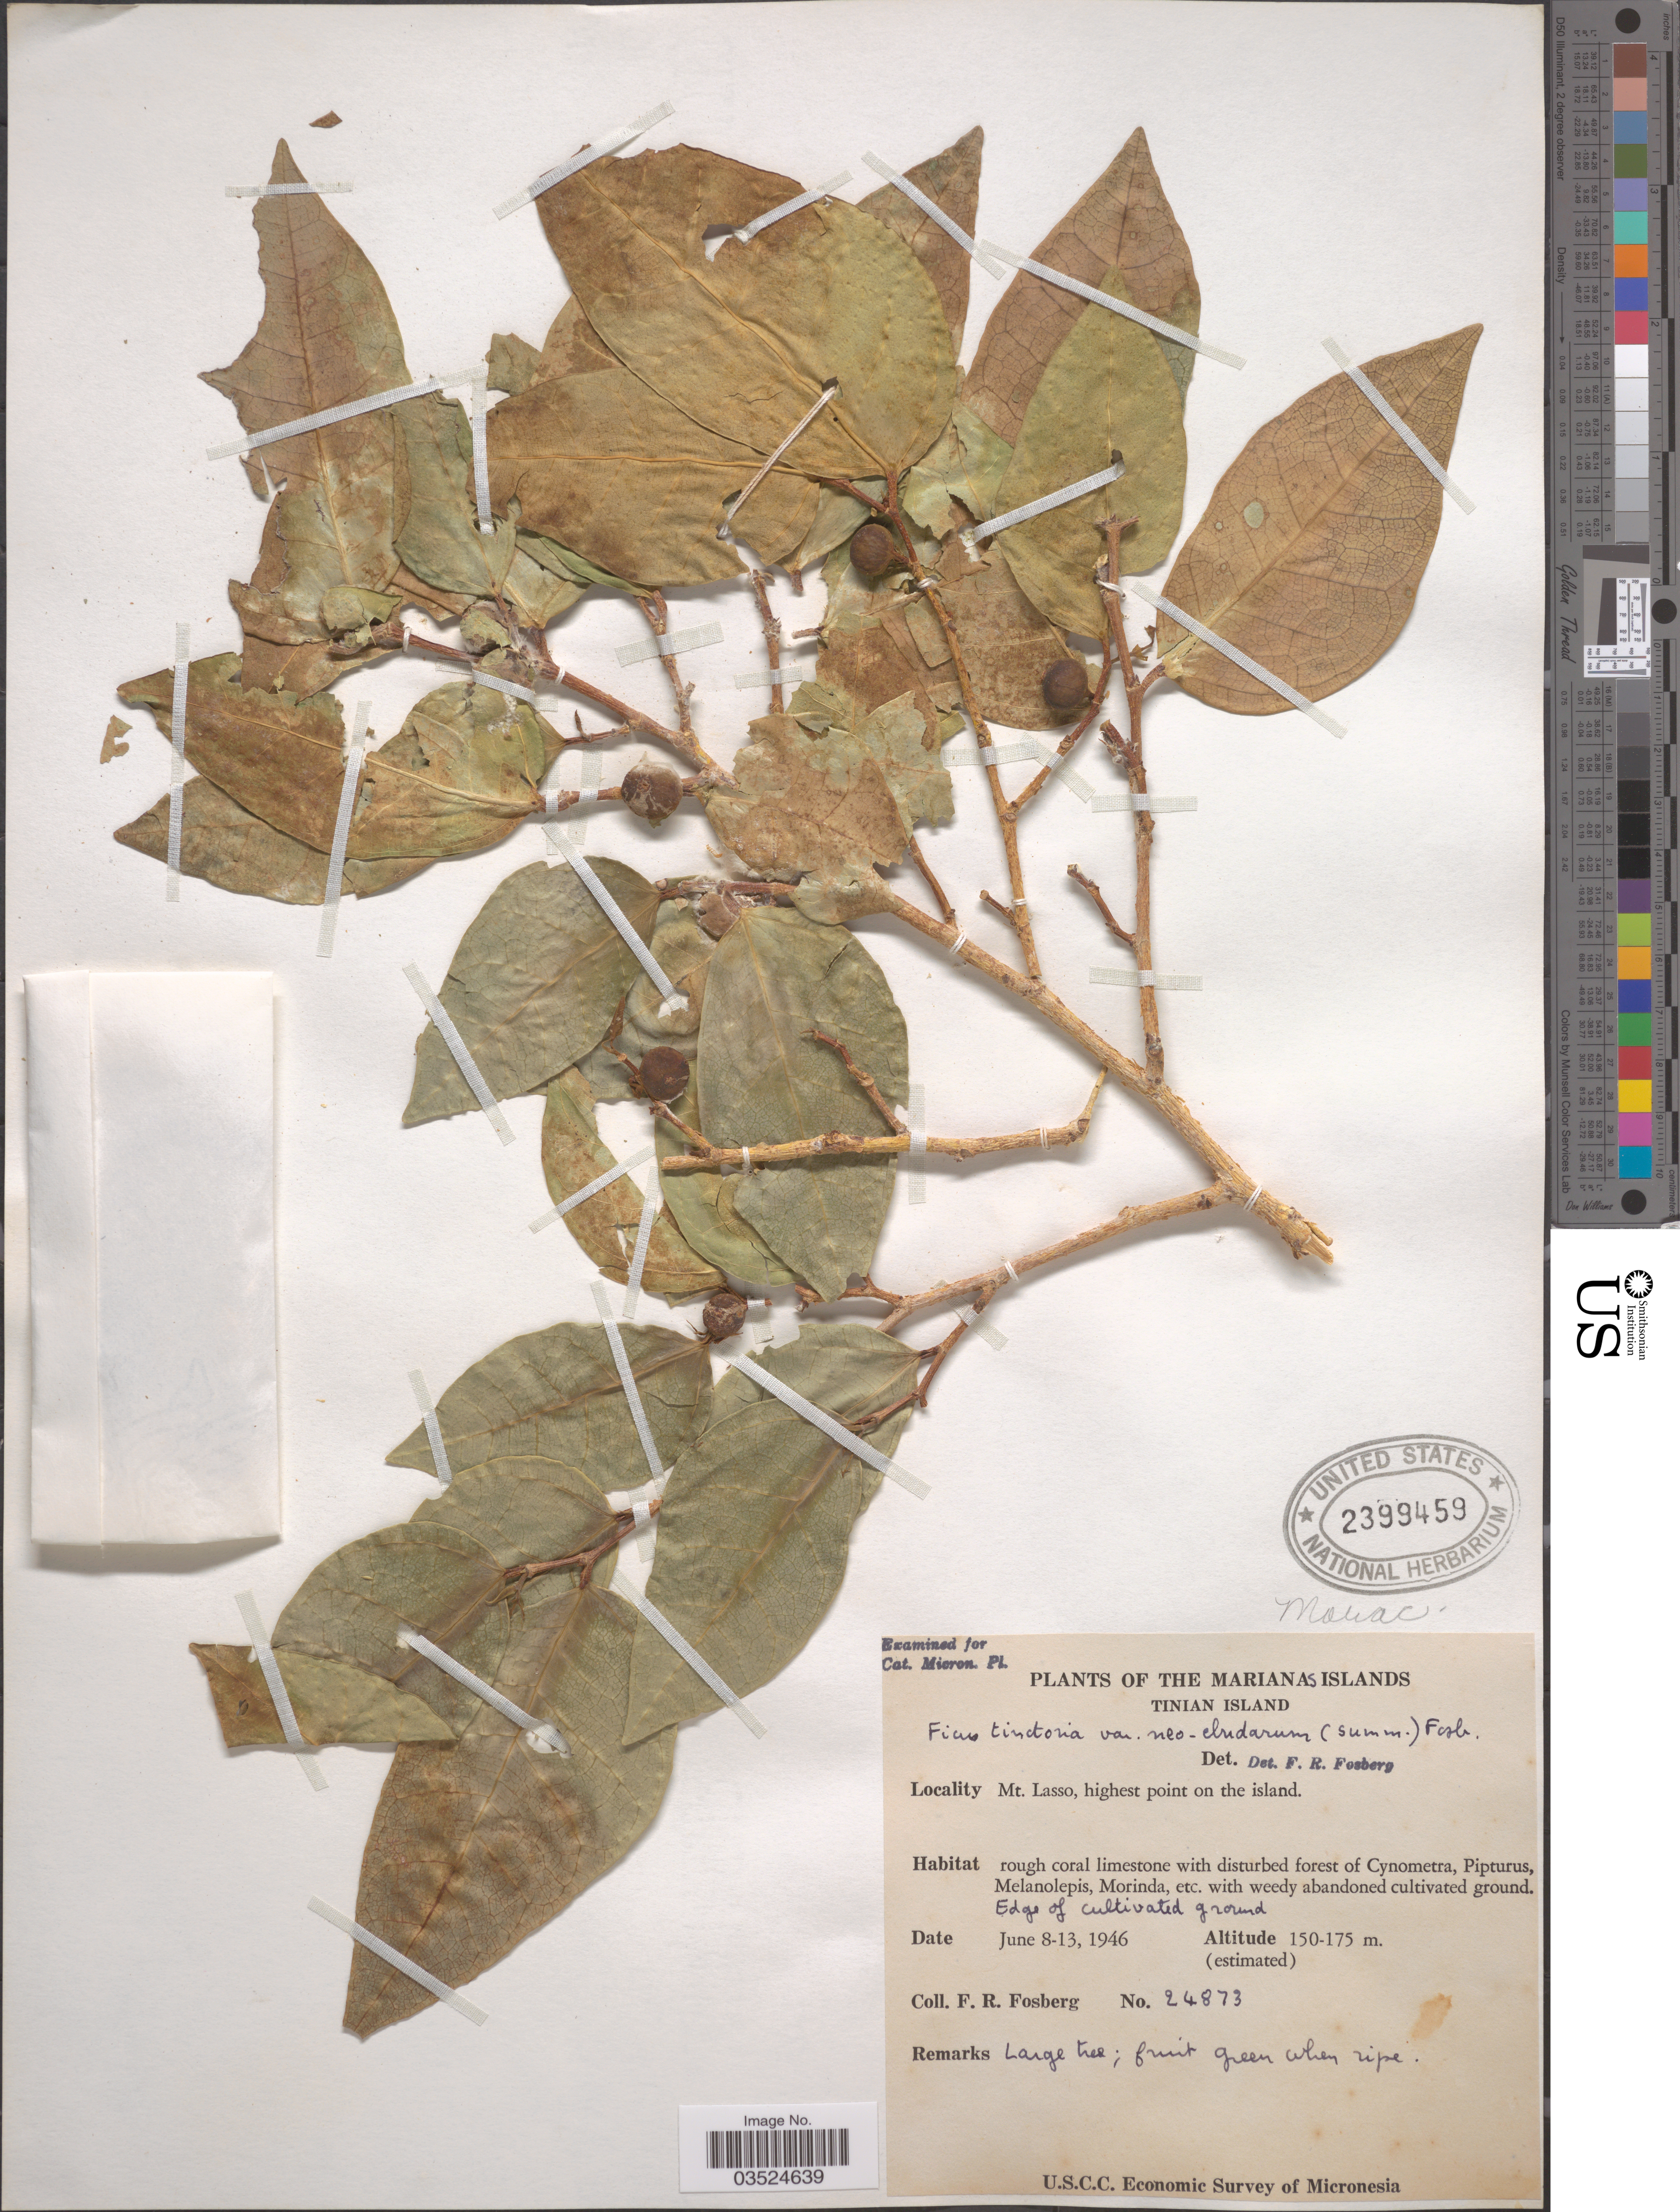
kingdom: Plantae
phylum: Tracheophyta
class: Magnoliopsida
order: Rosales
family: Moraceae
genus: Ficus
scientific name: Ficus tinctoria var. neoebudarum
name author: (Summerh.) Fosberg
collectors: F. R. Fosberg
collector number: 24873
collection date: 1946-06-08/1946-06-13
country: Northern Mariana Islands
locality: The Marianas Islands. Tinian Island. Mt. Lasso, highest point on the island.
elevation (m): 150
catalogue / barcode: US 2399459